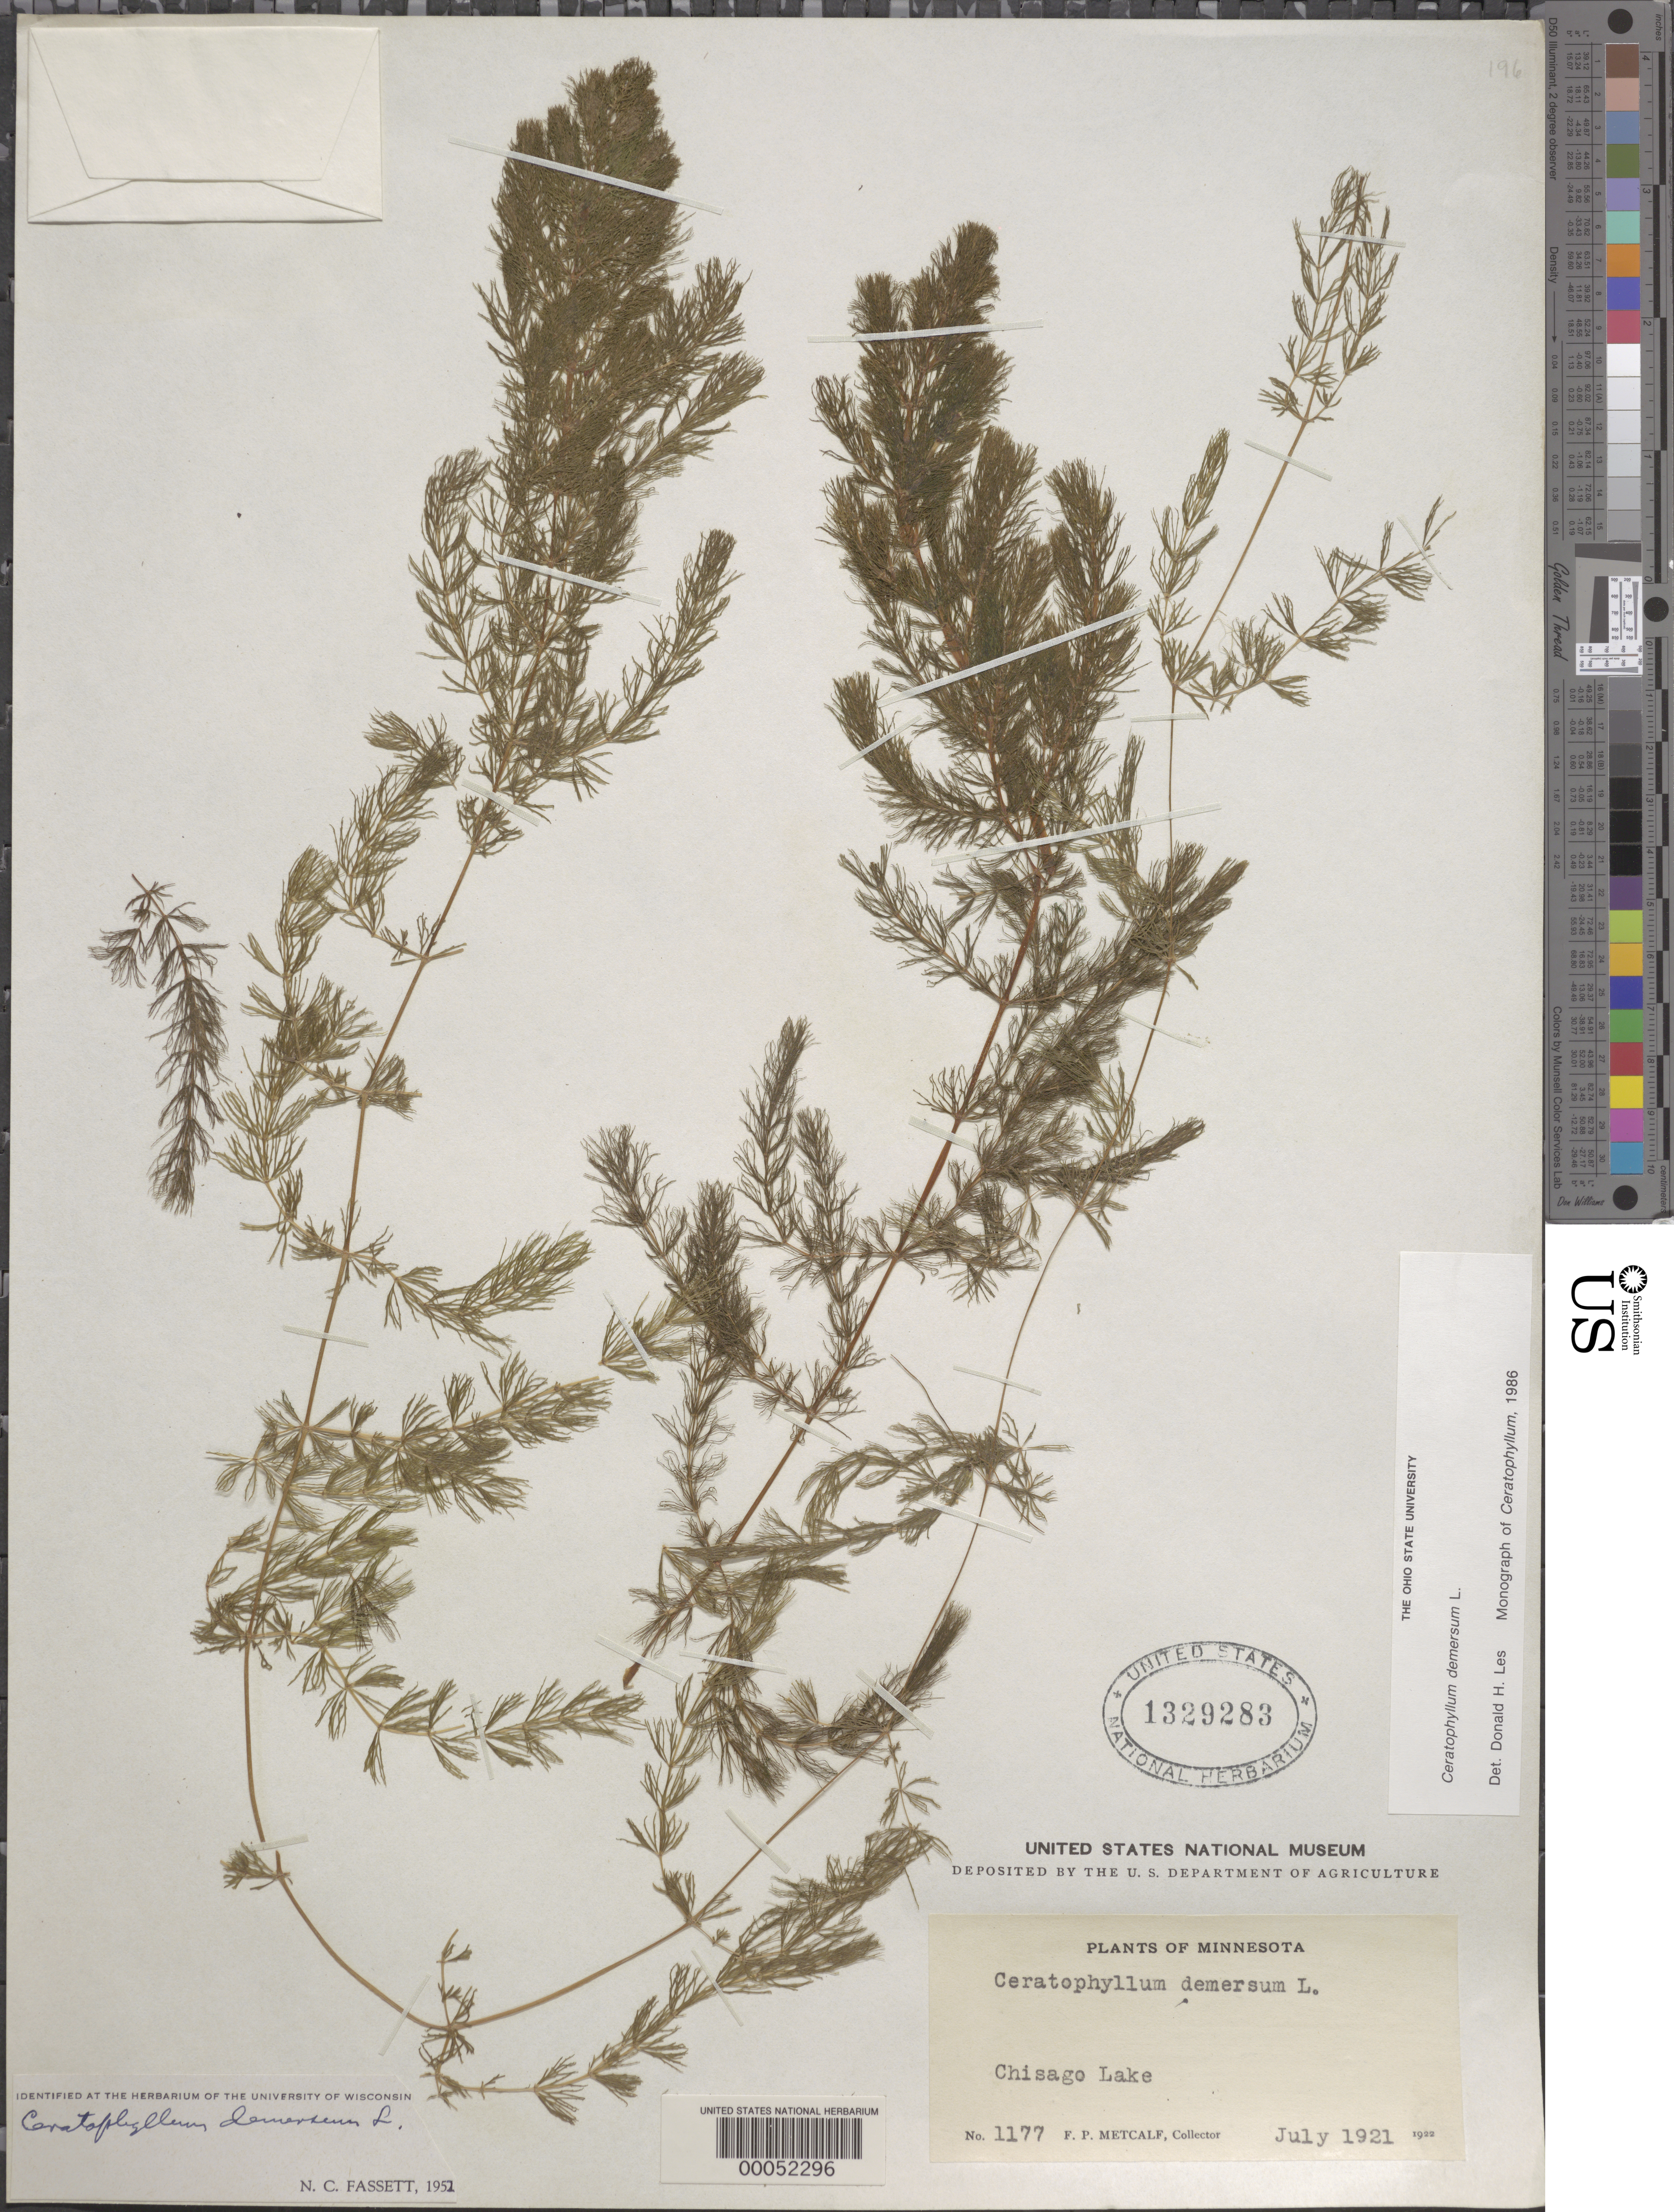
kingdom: Plantae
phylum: Tracheophyta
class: Magnoliopsida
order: Ceratophyllales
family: Ceratophyllaceae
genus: Ceratophyllum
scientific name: Ceratophyllum demersum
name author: L.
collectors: F. P. Metcalf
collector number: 1177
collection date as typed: Jul 1921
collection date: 1921-07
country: United States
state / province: Minnesota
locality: Chisago lake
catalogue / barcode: US 1329283